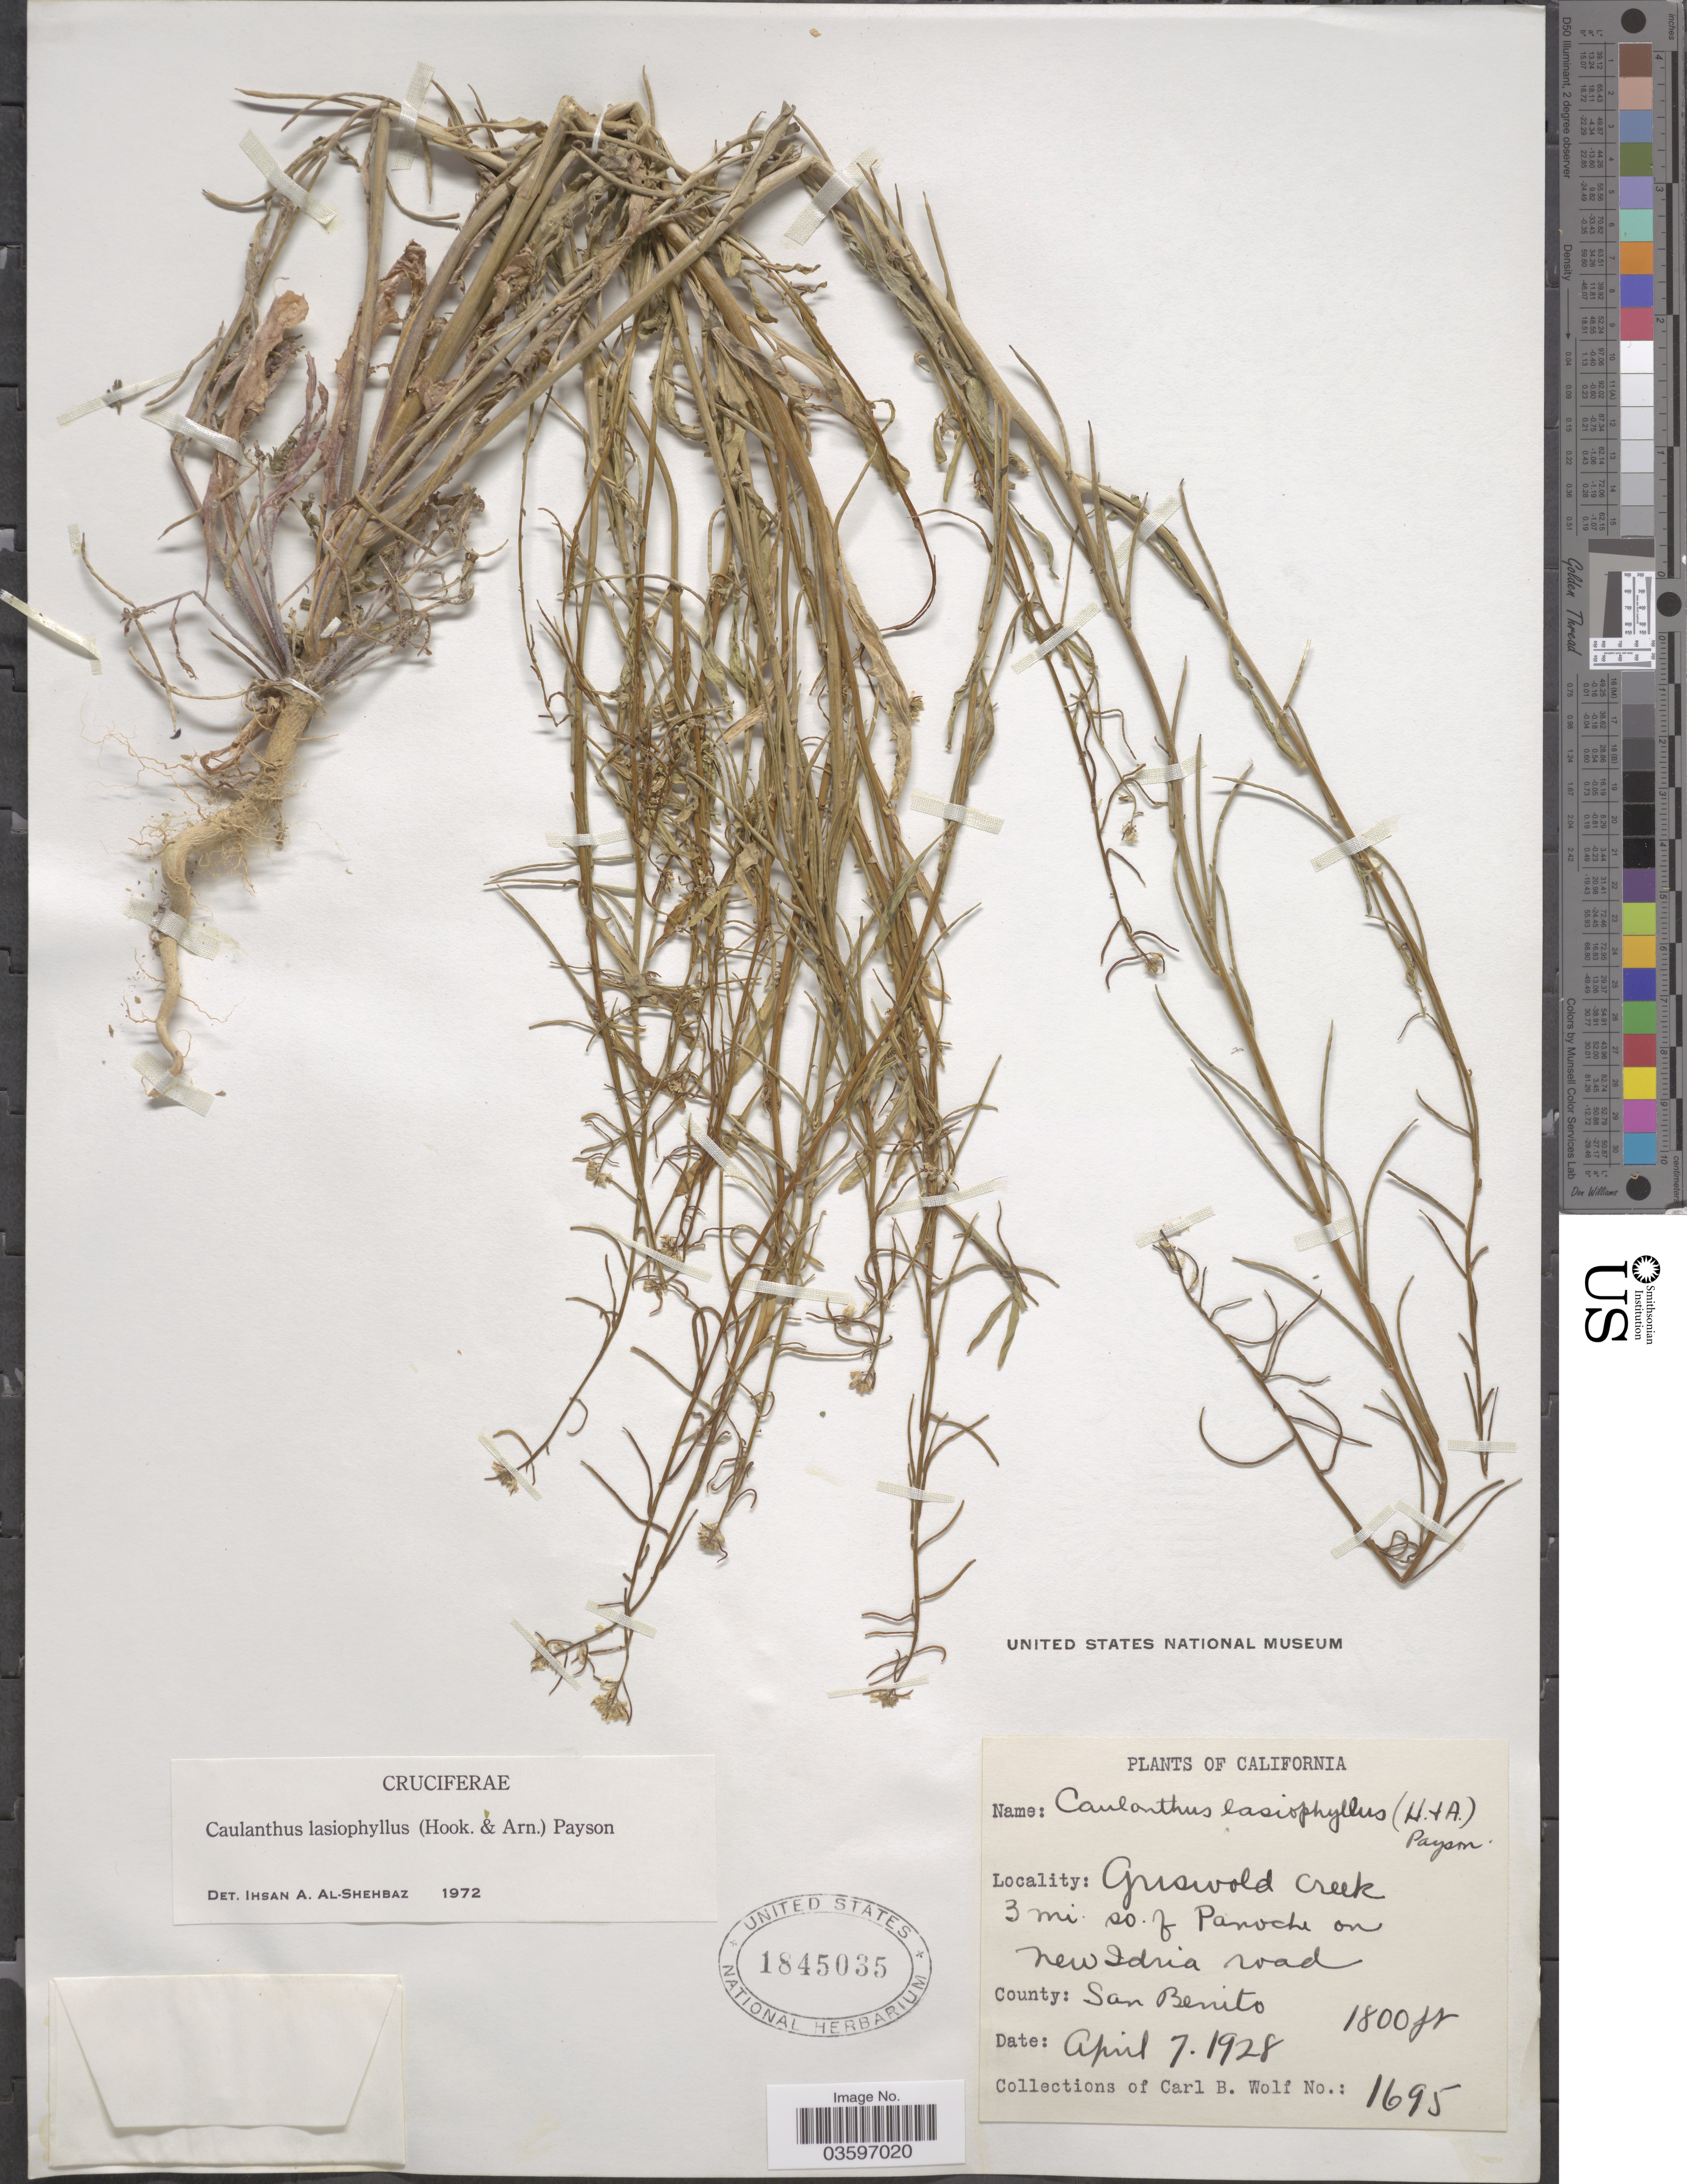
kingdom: Plantae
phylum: Tracheophyta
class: Magnoliopsida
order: Brassicales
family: Brassicaceae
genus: Caulanthus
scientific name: Caulanthus lasiophyllus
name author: (Hook. & Arn.) Payson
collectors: C. B. Wolf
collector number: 1695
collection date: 1928-04-07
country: United States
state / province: California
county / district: San Benito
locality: Griswold Creek, 3 mi. so. of Panoche on New Idria road. County: San Benito.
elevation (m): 549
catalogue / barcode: US 1845035